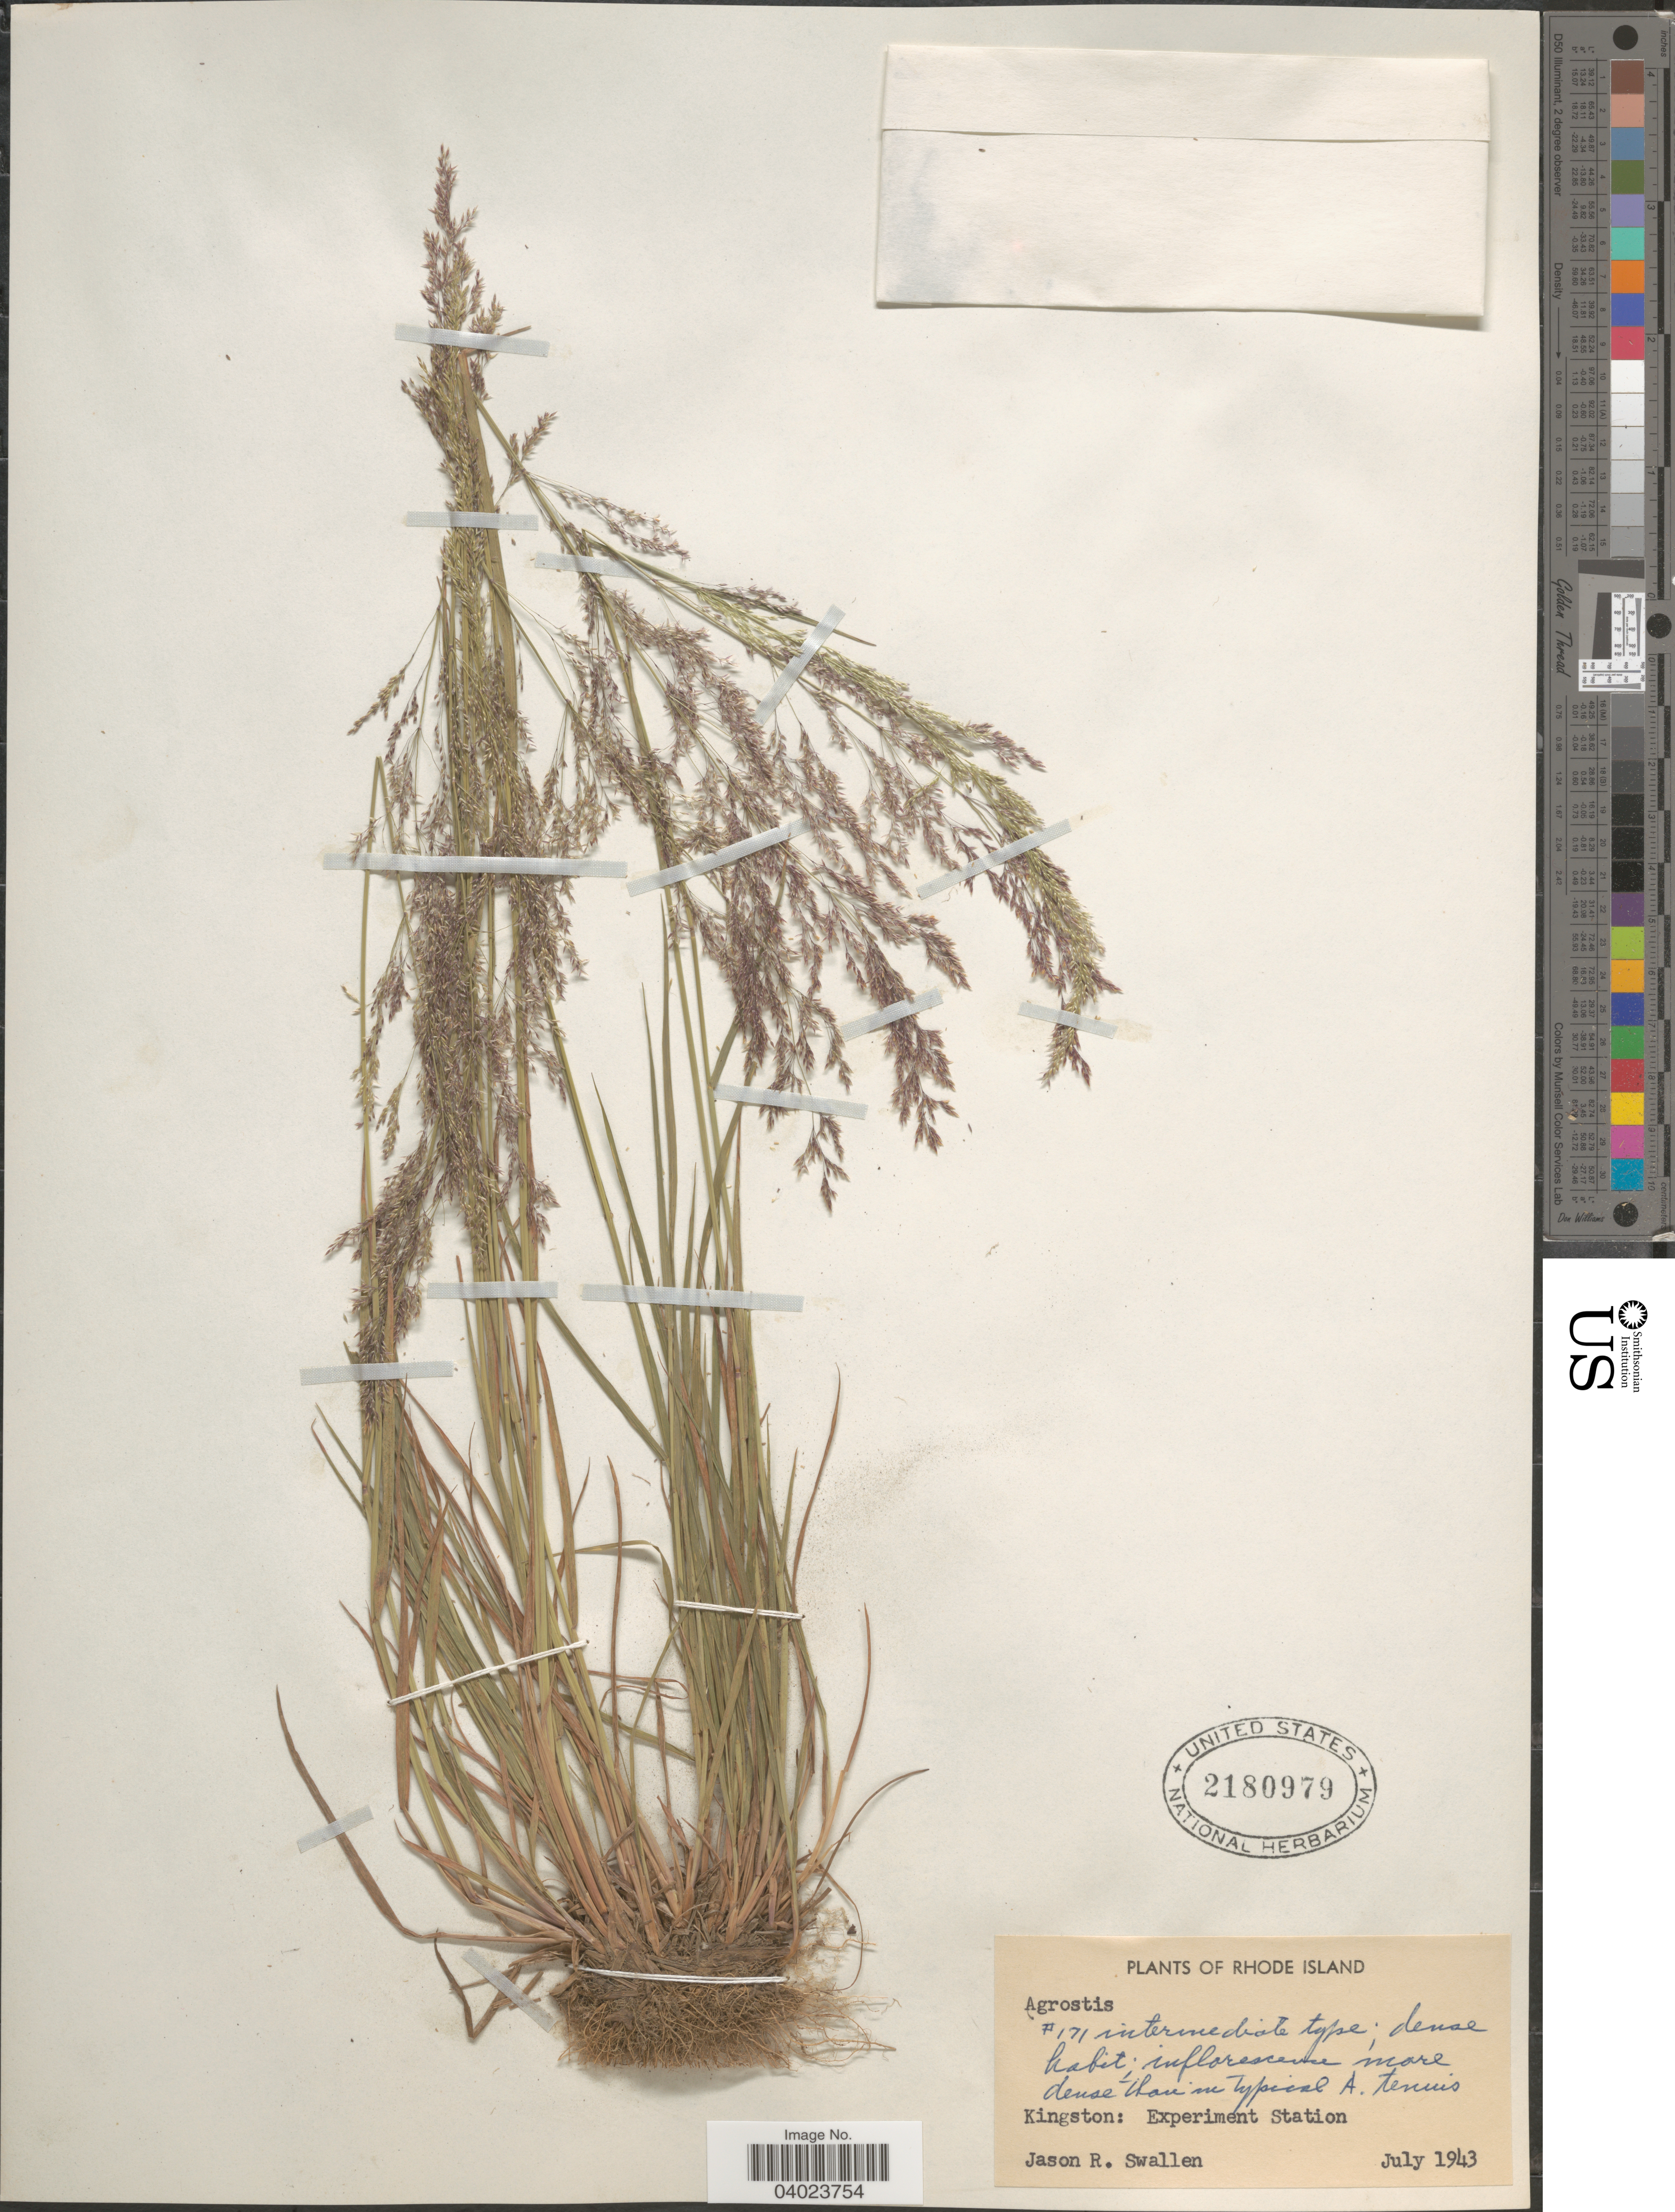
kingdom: Plantae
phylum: Tracheophyta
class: Liliopsida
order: Poales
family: Poaceae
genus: Agrostis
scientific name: Agrostis sp.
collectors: J. R. Swallen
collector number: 171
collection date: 1943-07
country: United States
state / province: Rhode Island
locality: Kingston: Experiment Station.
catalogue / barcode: US 2180979